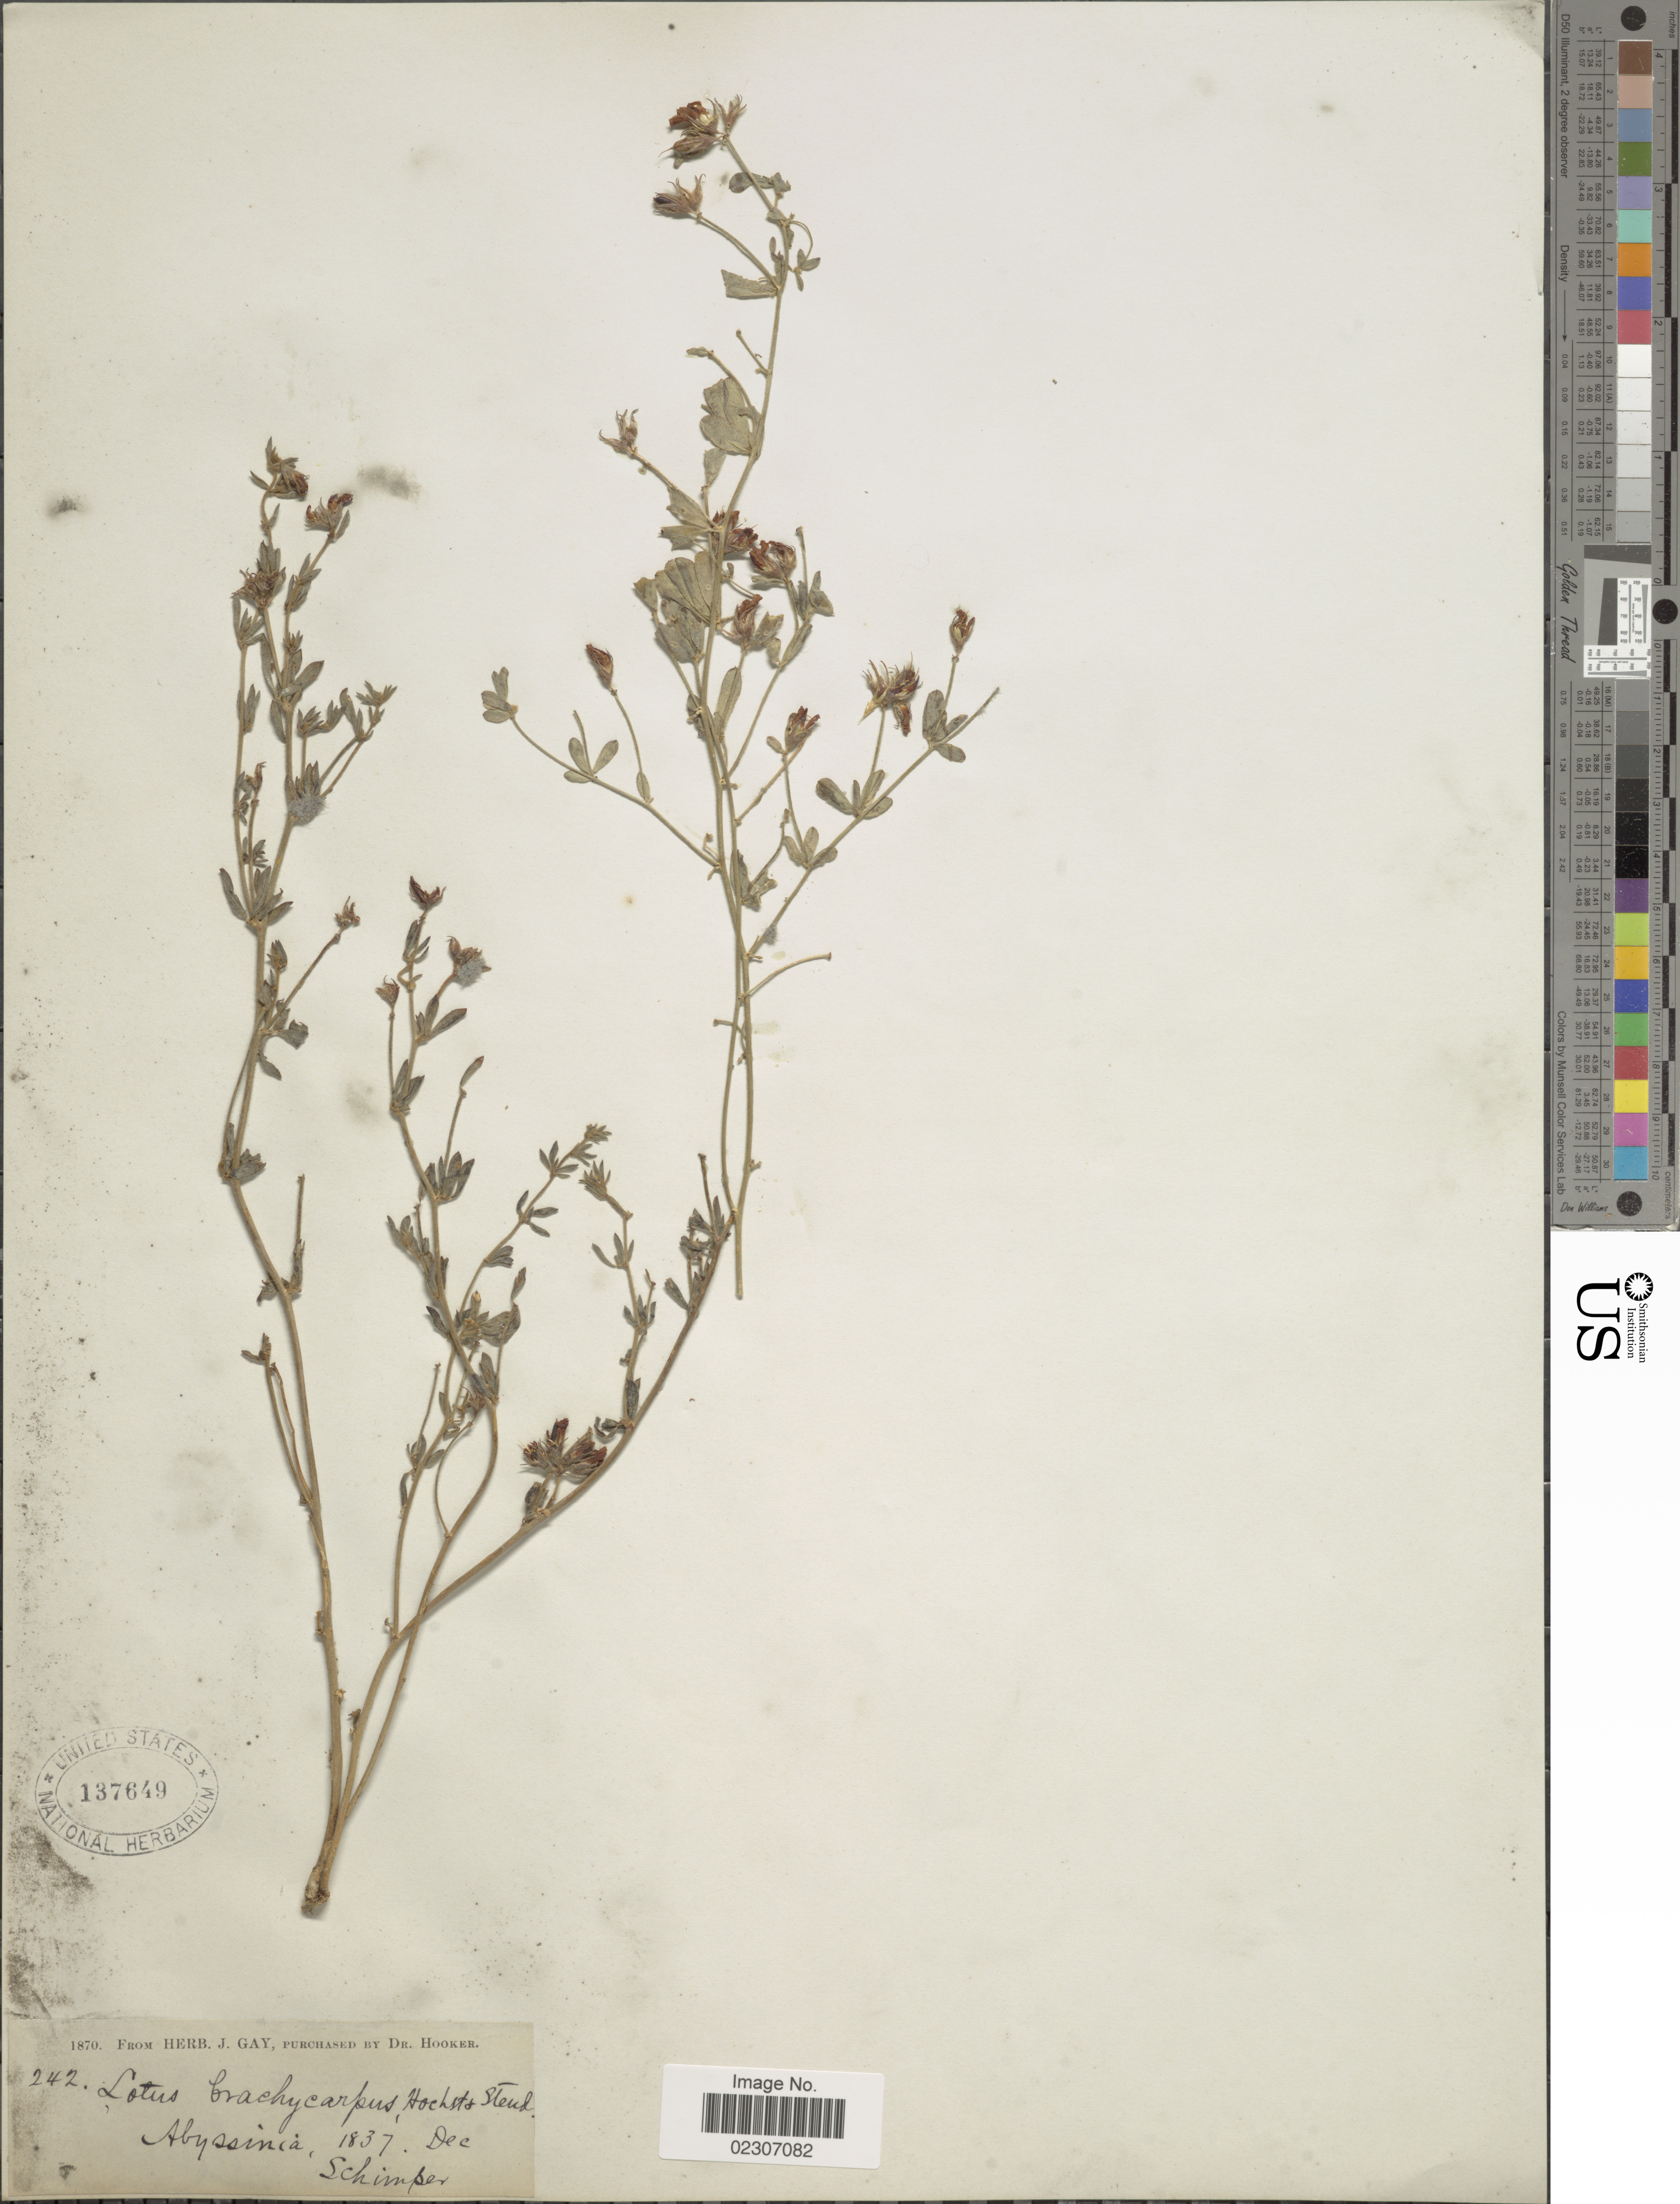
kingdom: Plantae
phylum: Tracheophyta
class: Magnoliopsida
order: Fabales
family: Fabaceae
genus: Lotus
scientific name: Lotus brachycarpus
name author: Hochst. ex Steud.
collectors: -. Schimper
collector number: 242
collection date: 1837-12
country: Eritrea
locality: Abyssinia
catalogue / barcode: US 137649